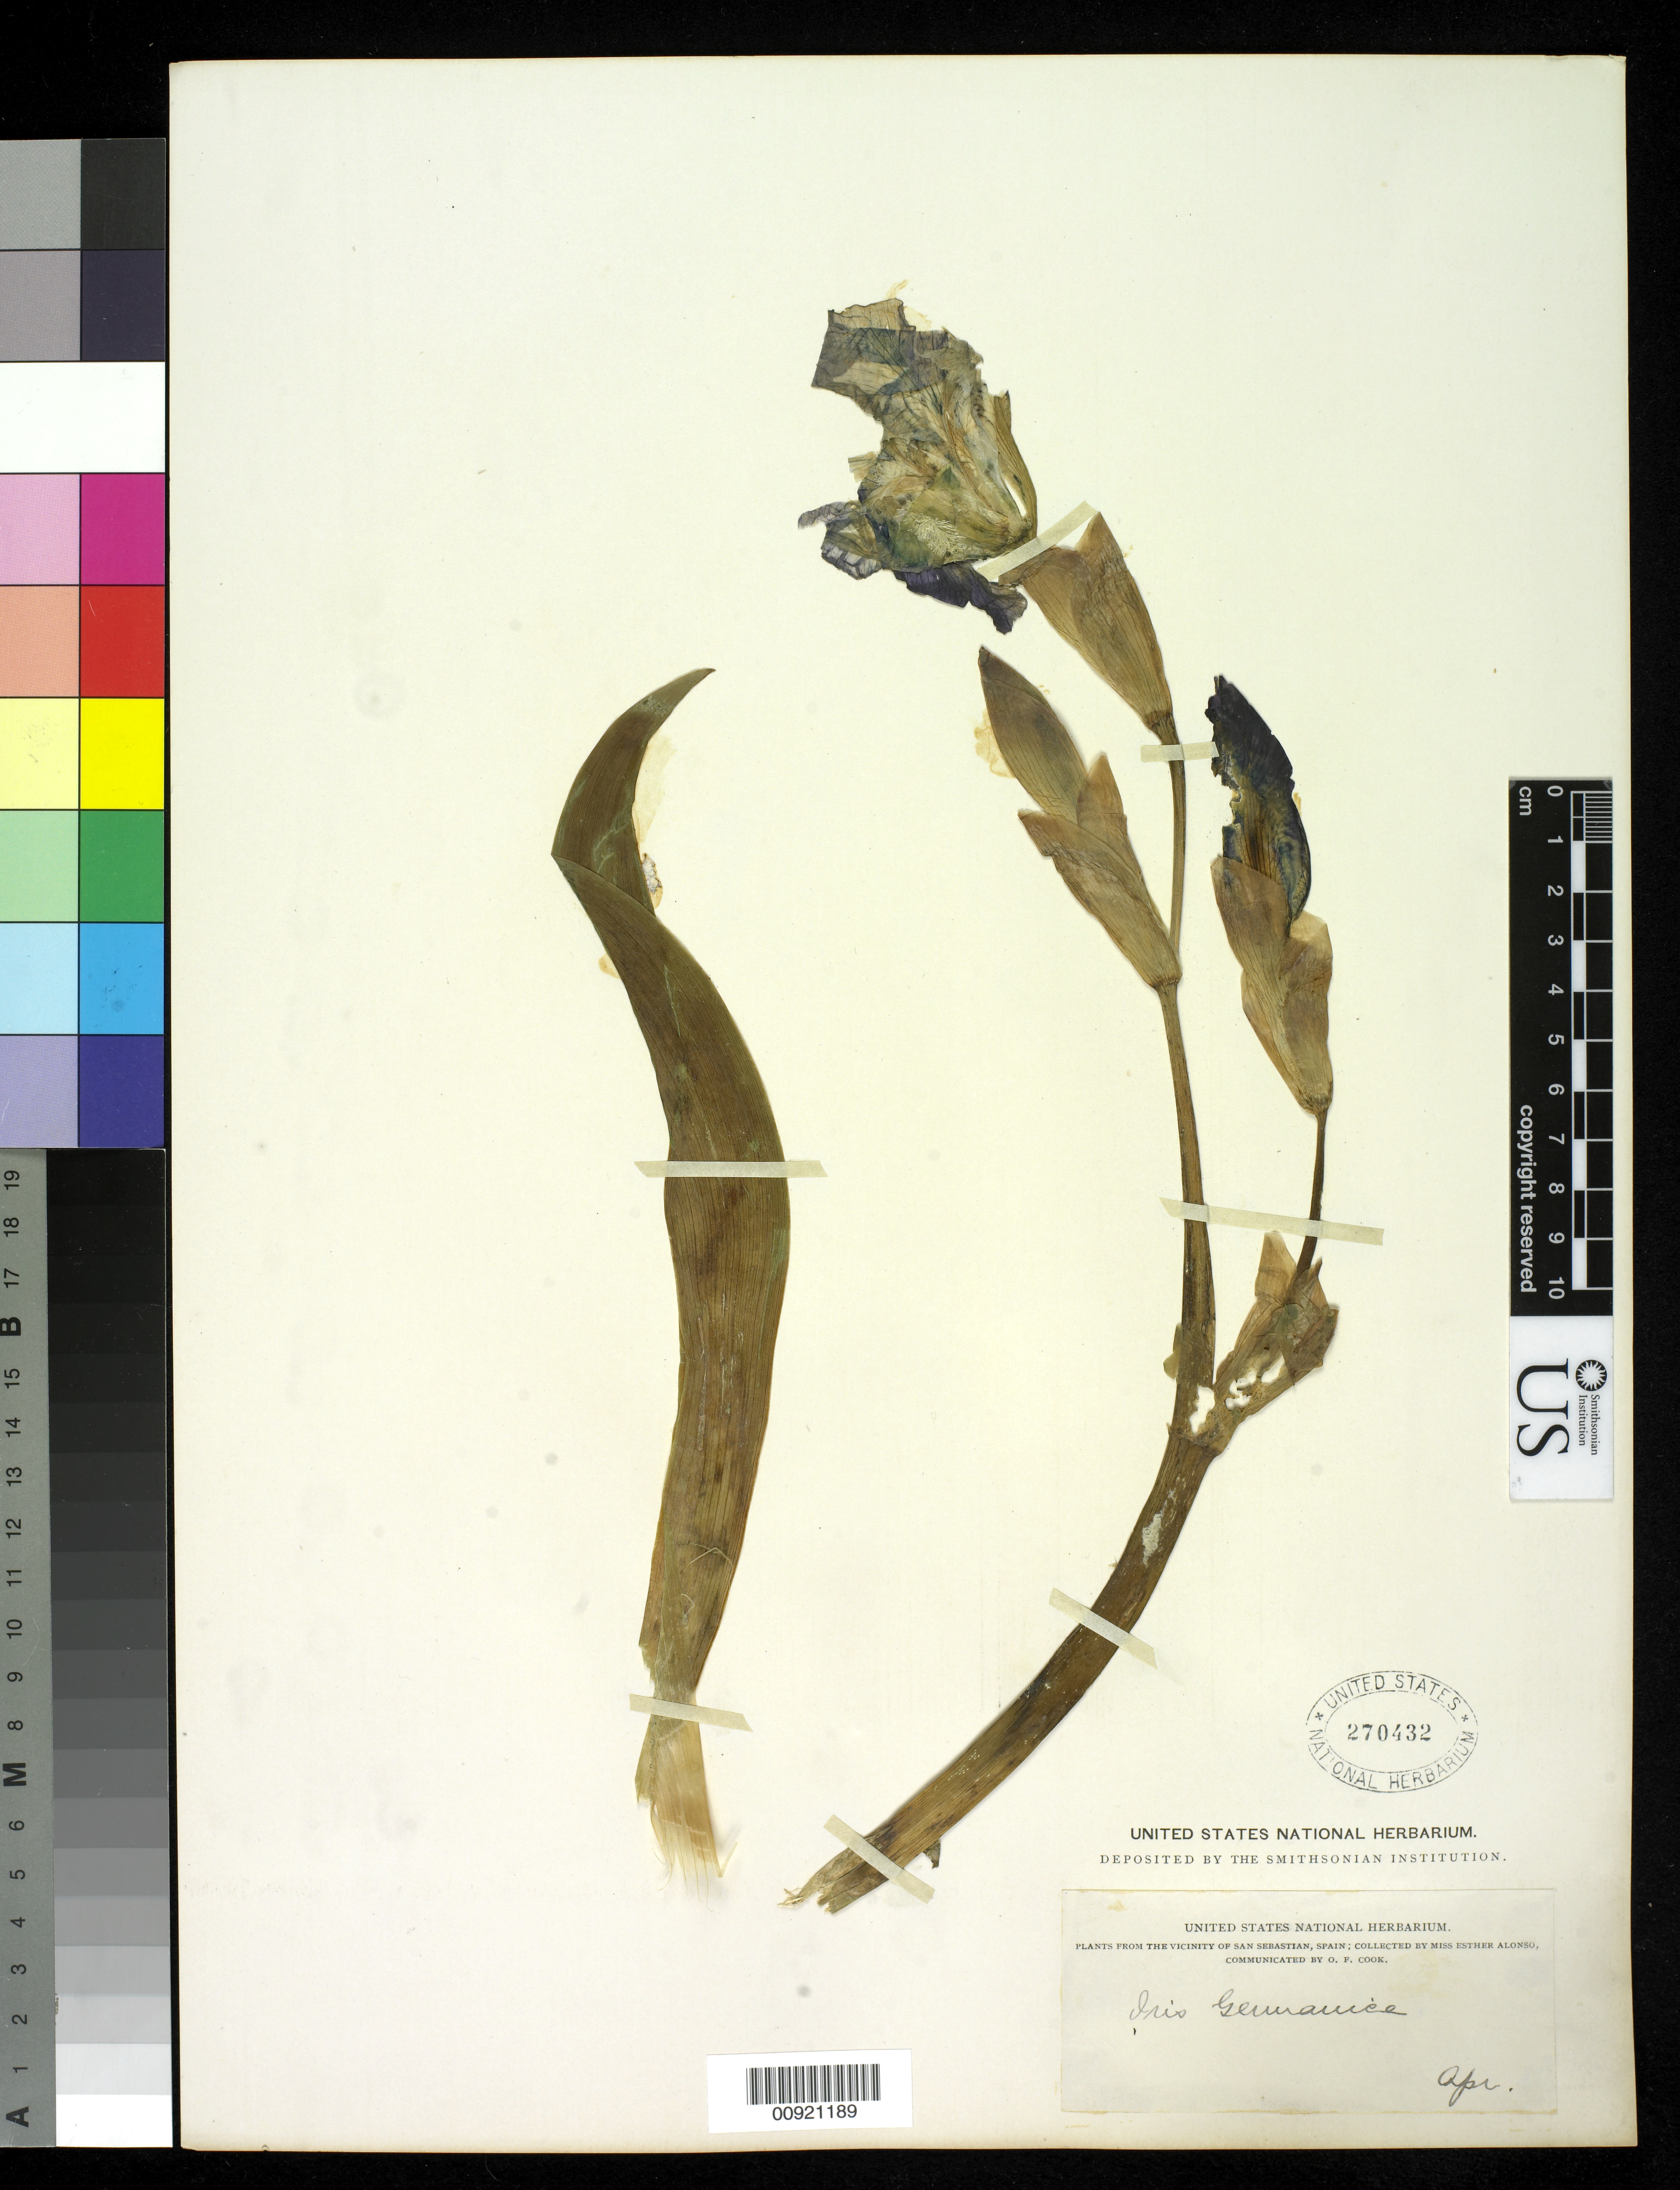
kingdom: Plantae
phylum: Tracheophyta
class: Liliopsida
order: Asparagales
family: Iridaceae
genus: Iris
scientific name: Iris germanica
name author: L.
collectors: E. Alonso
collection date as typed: Apr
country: Spain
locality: Vicinity of San Sebastian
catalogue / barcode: US 270432